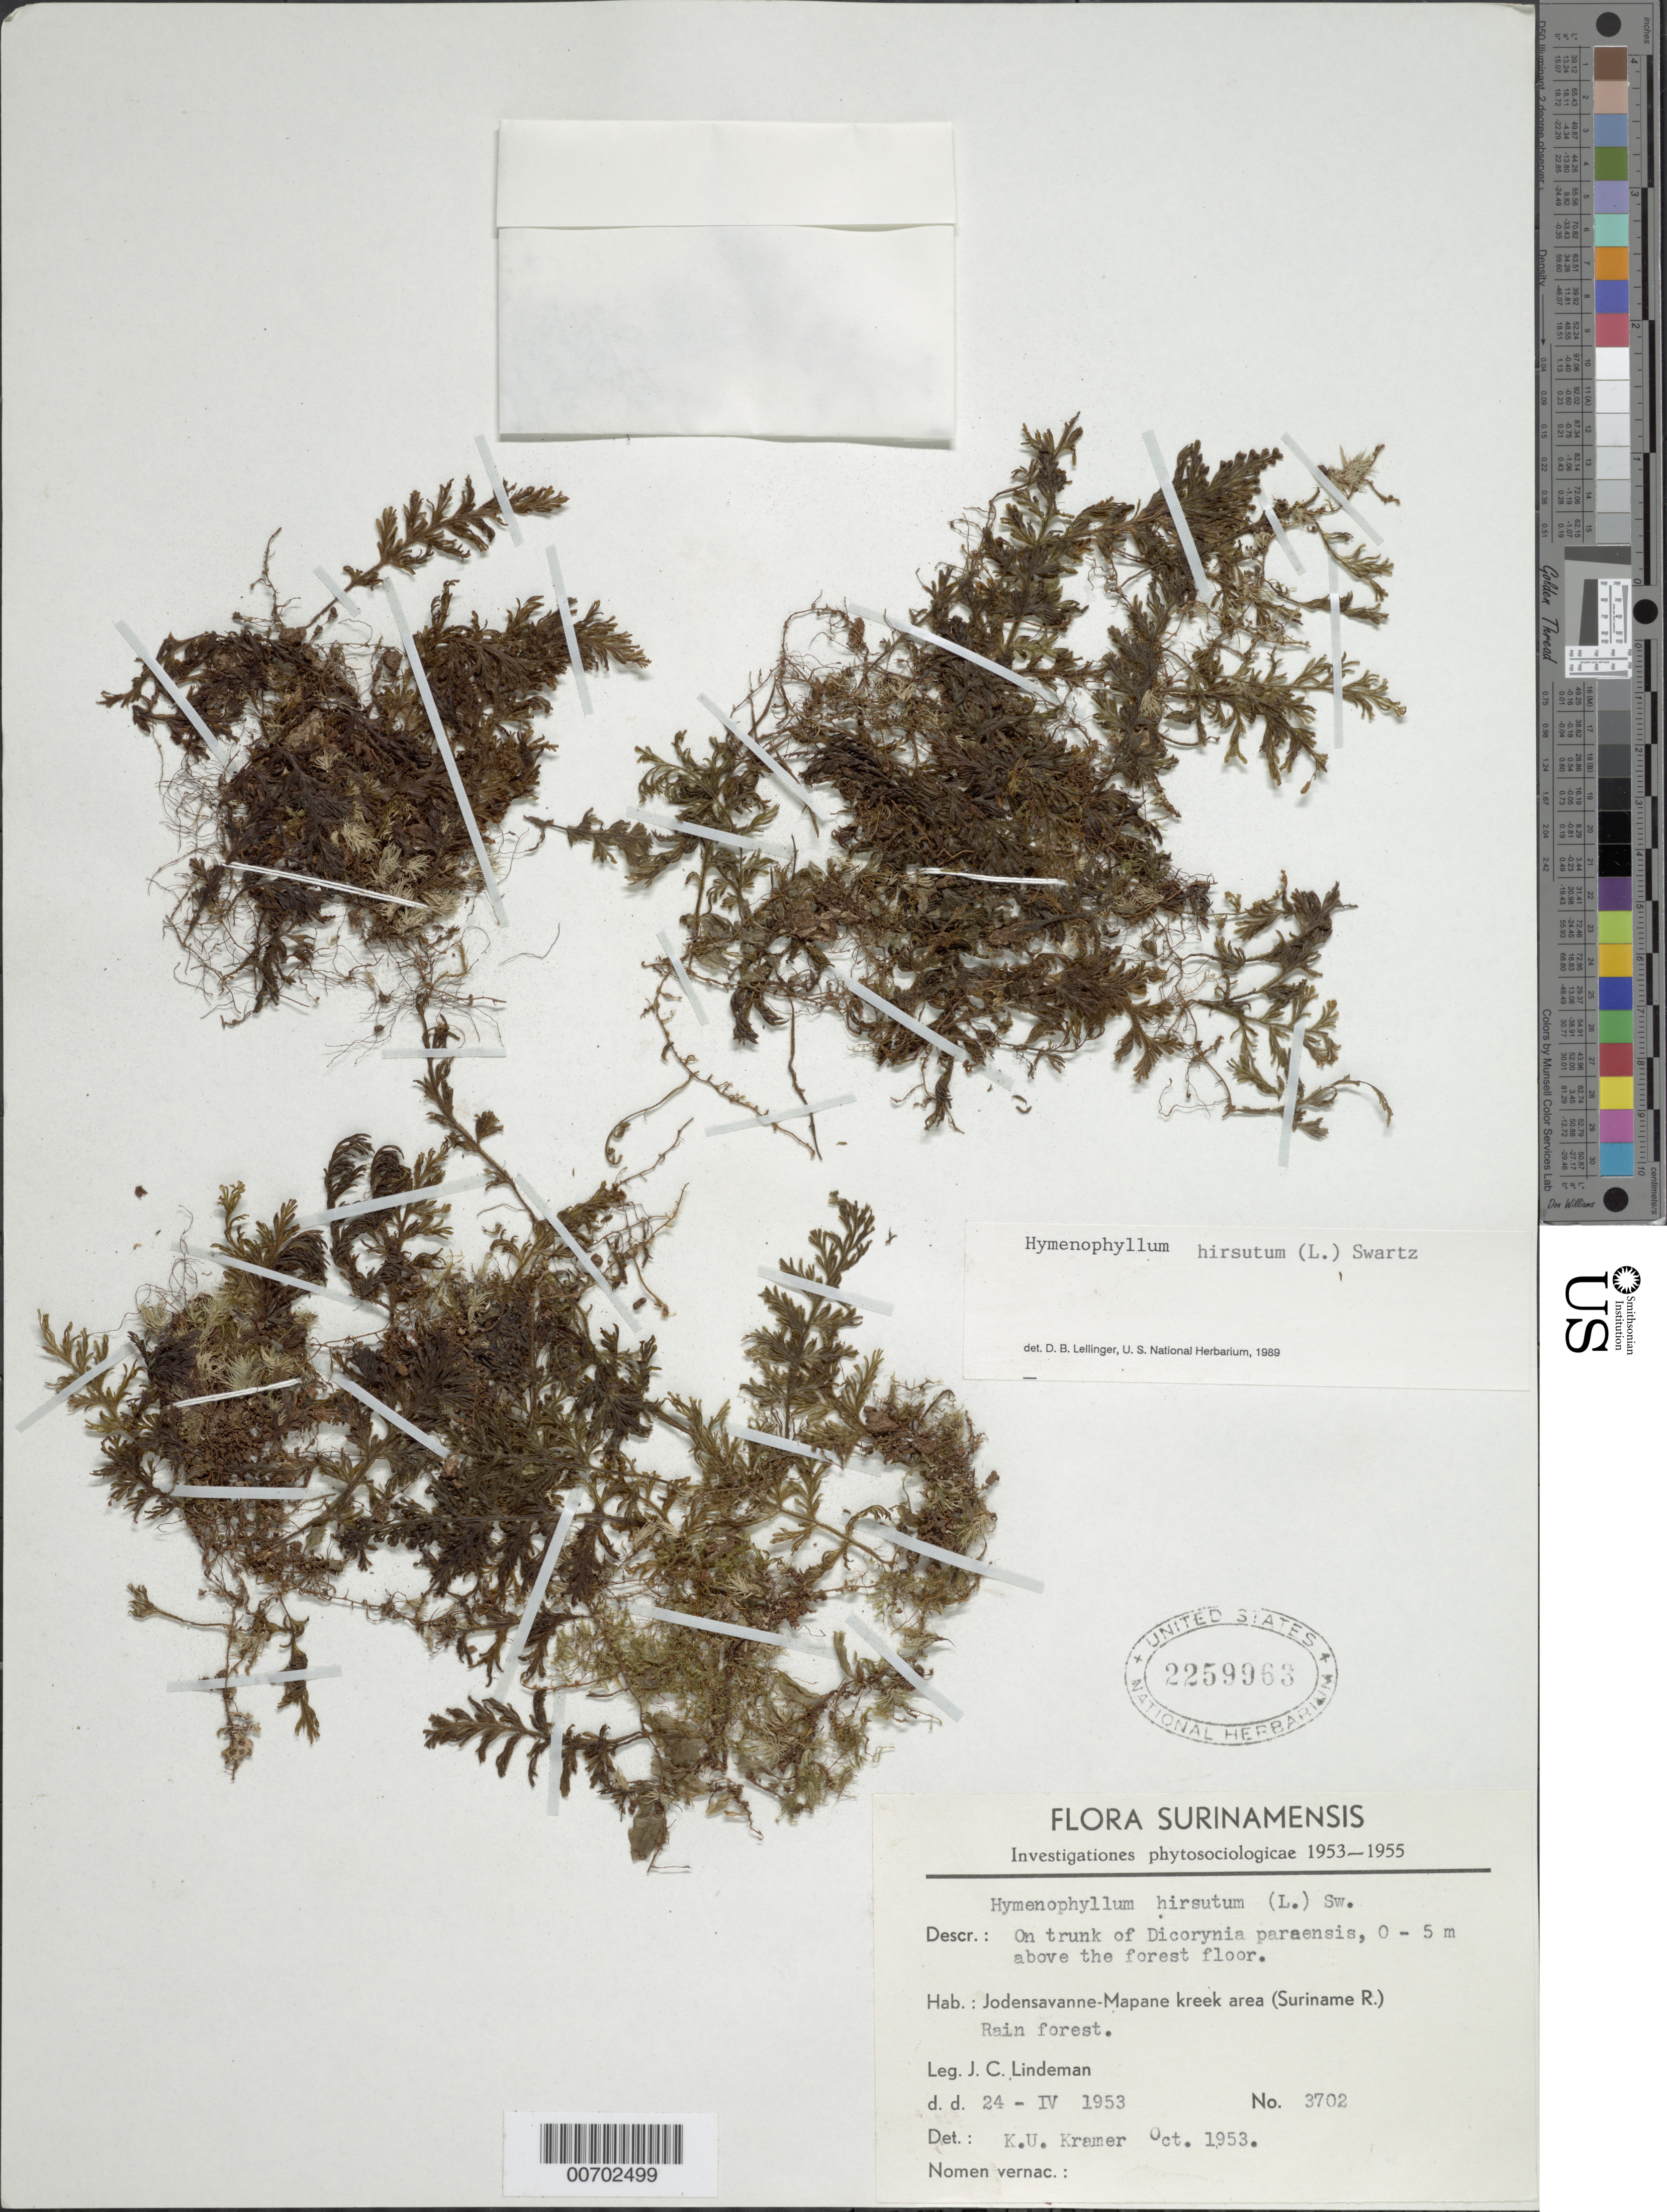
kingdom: Plantae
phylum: Tracheophyta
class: Polypodiopsida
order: Hymenophyllales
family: Hymenophyllaceae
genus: Hymenophyllum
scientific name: Hymenophyllum hirsutum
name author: (L.) Sw.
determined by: Lellinger, David B., (BOT), Smithsonian Institution - National Museum of Natural History (UNITED STATES)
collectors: J. C. Lindeman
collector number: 3702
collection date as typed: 24-Apr-53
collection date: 1953-04-24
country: Suriname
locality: Jodensavanne-Mapane kreek area (Suriname River)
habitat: Rainforest, on trunk of Dicorynia paraensis, 0-5 m above forest floor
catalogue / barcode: US 2259963